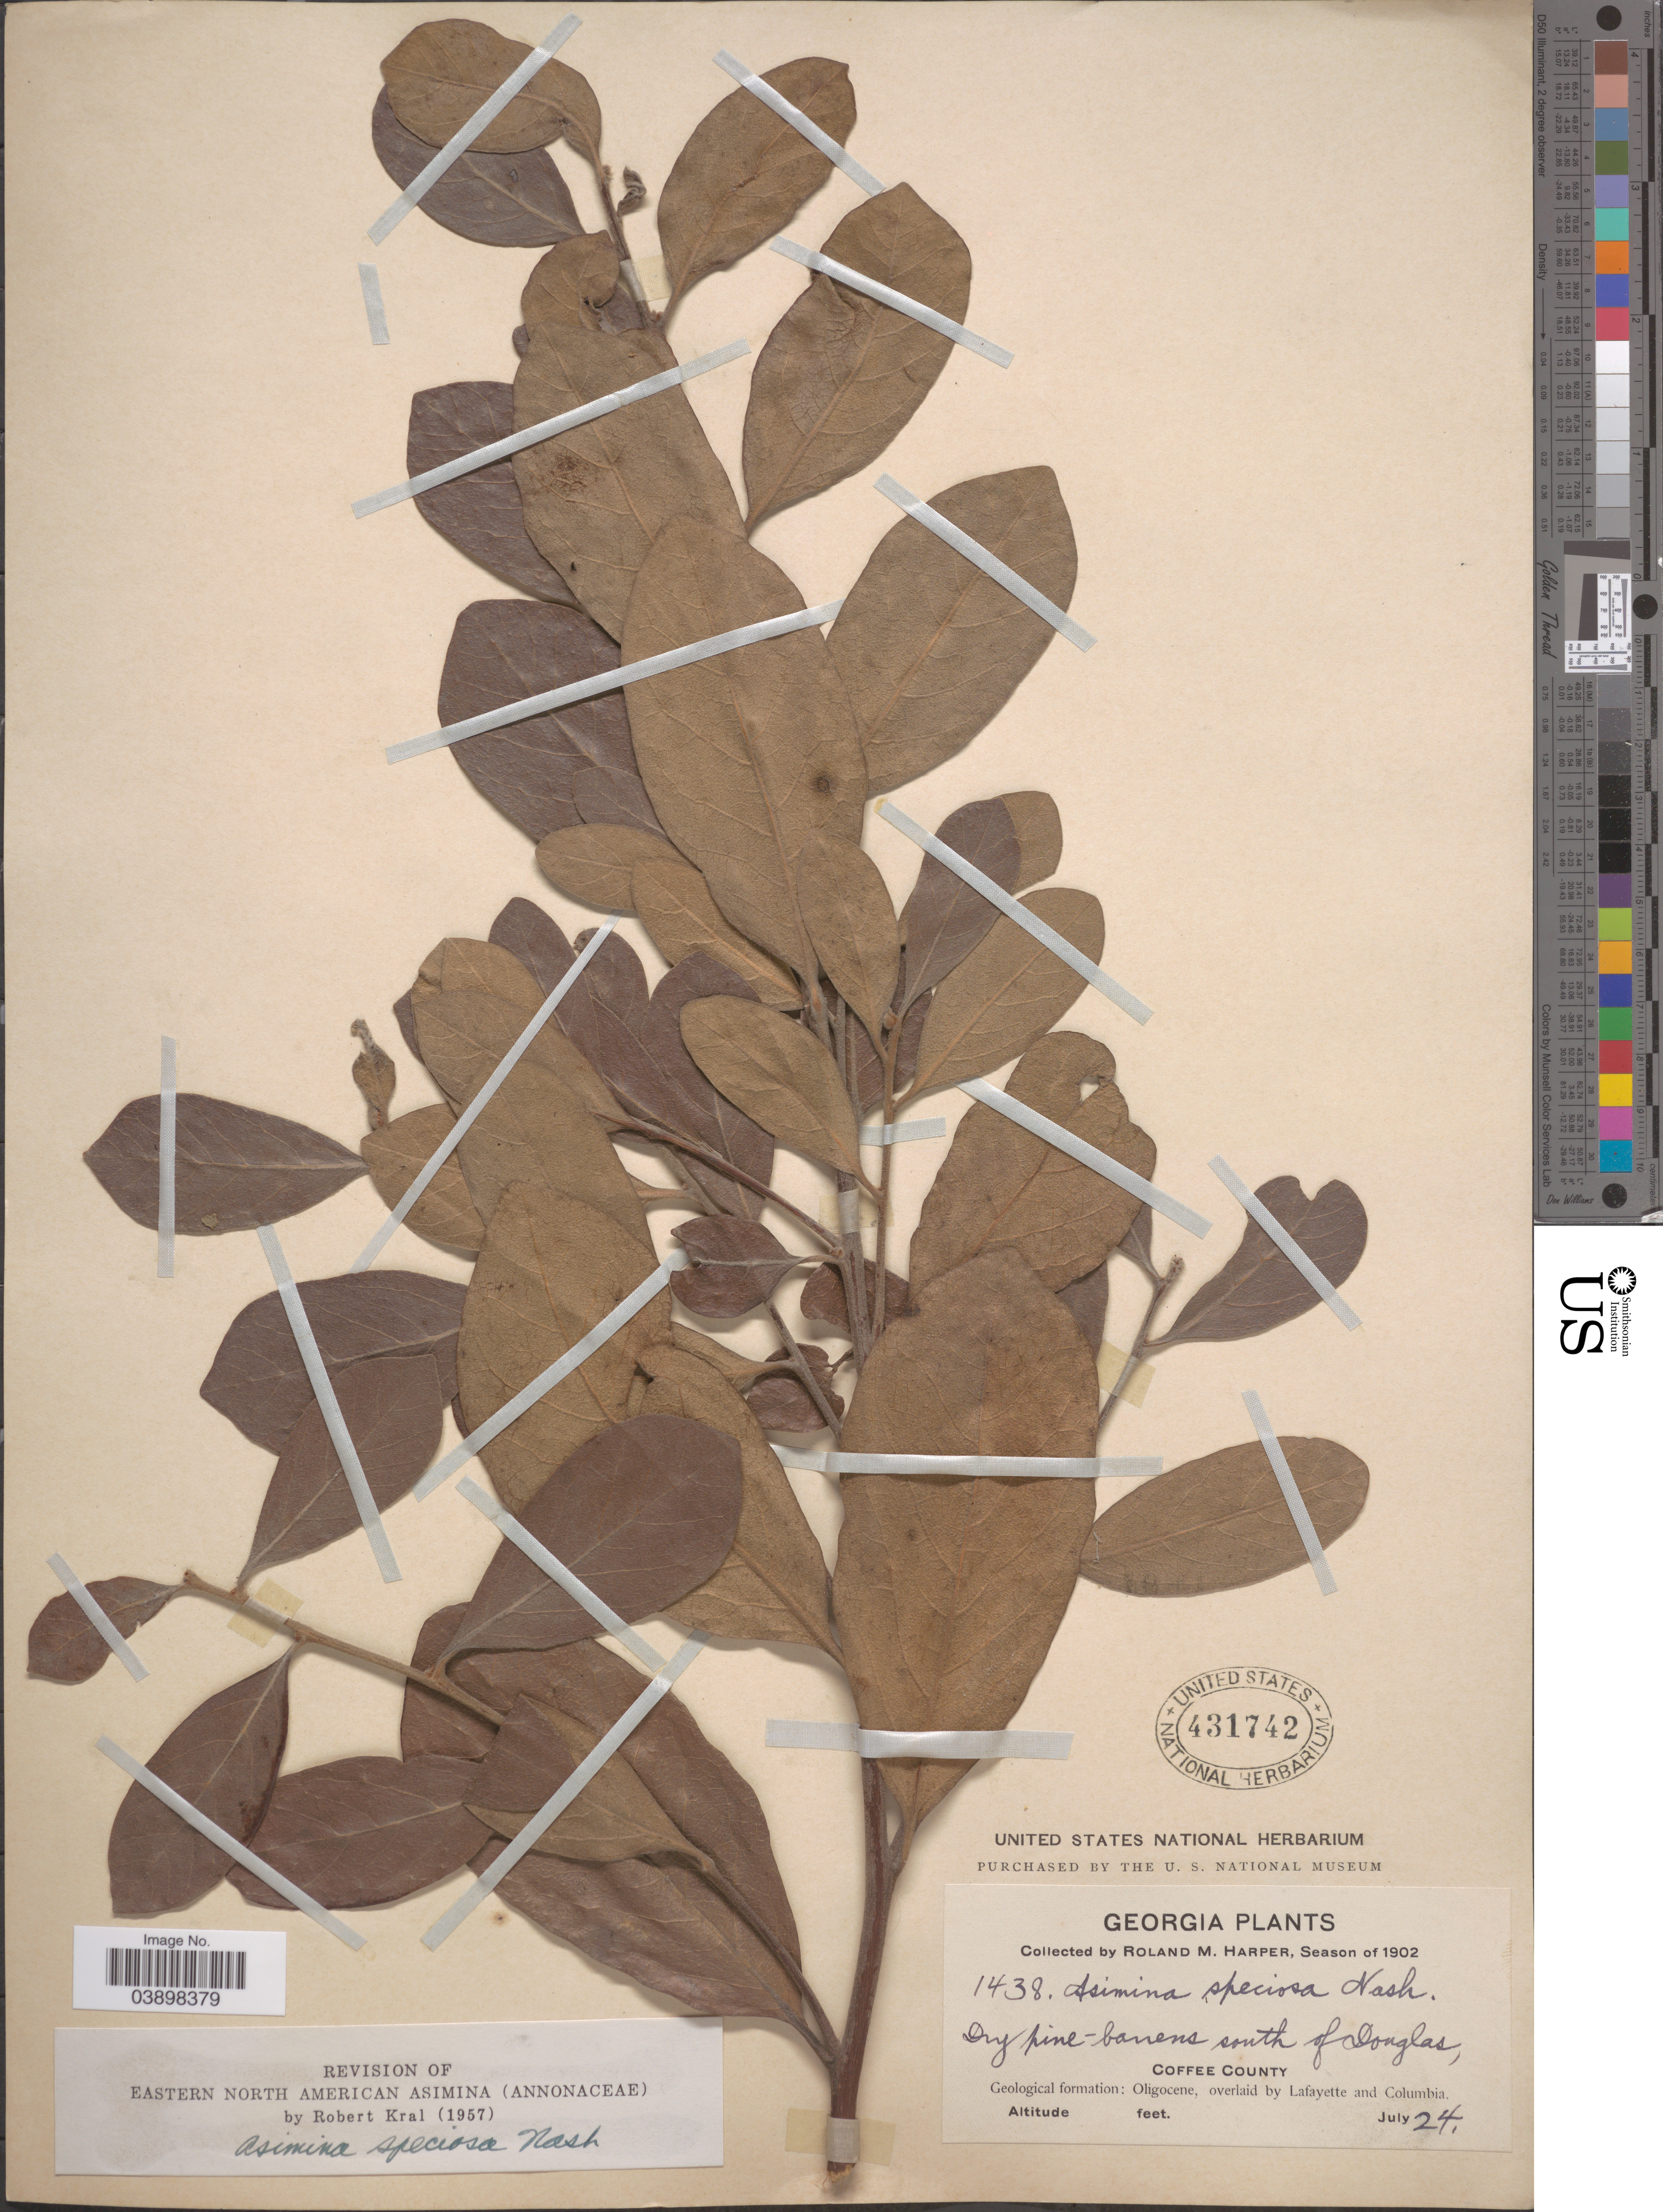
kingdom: Plantae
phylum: Tracheophyta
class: Magnoliopsida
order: Magnoliales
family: Annonaceae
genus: Asimina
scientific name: Asimina speciosa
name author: Nash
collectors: R. M. Harper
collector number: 1438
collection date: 1902-07-24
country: United States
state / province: Georgia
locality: Dry pine-barrens south of Douglas, Coffee County. Geological formation: Oligocene, overlaid by Lafayette and Columbia.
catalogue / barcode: US 431742